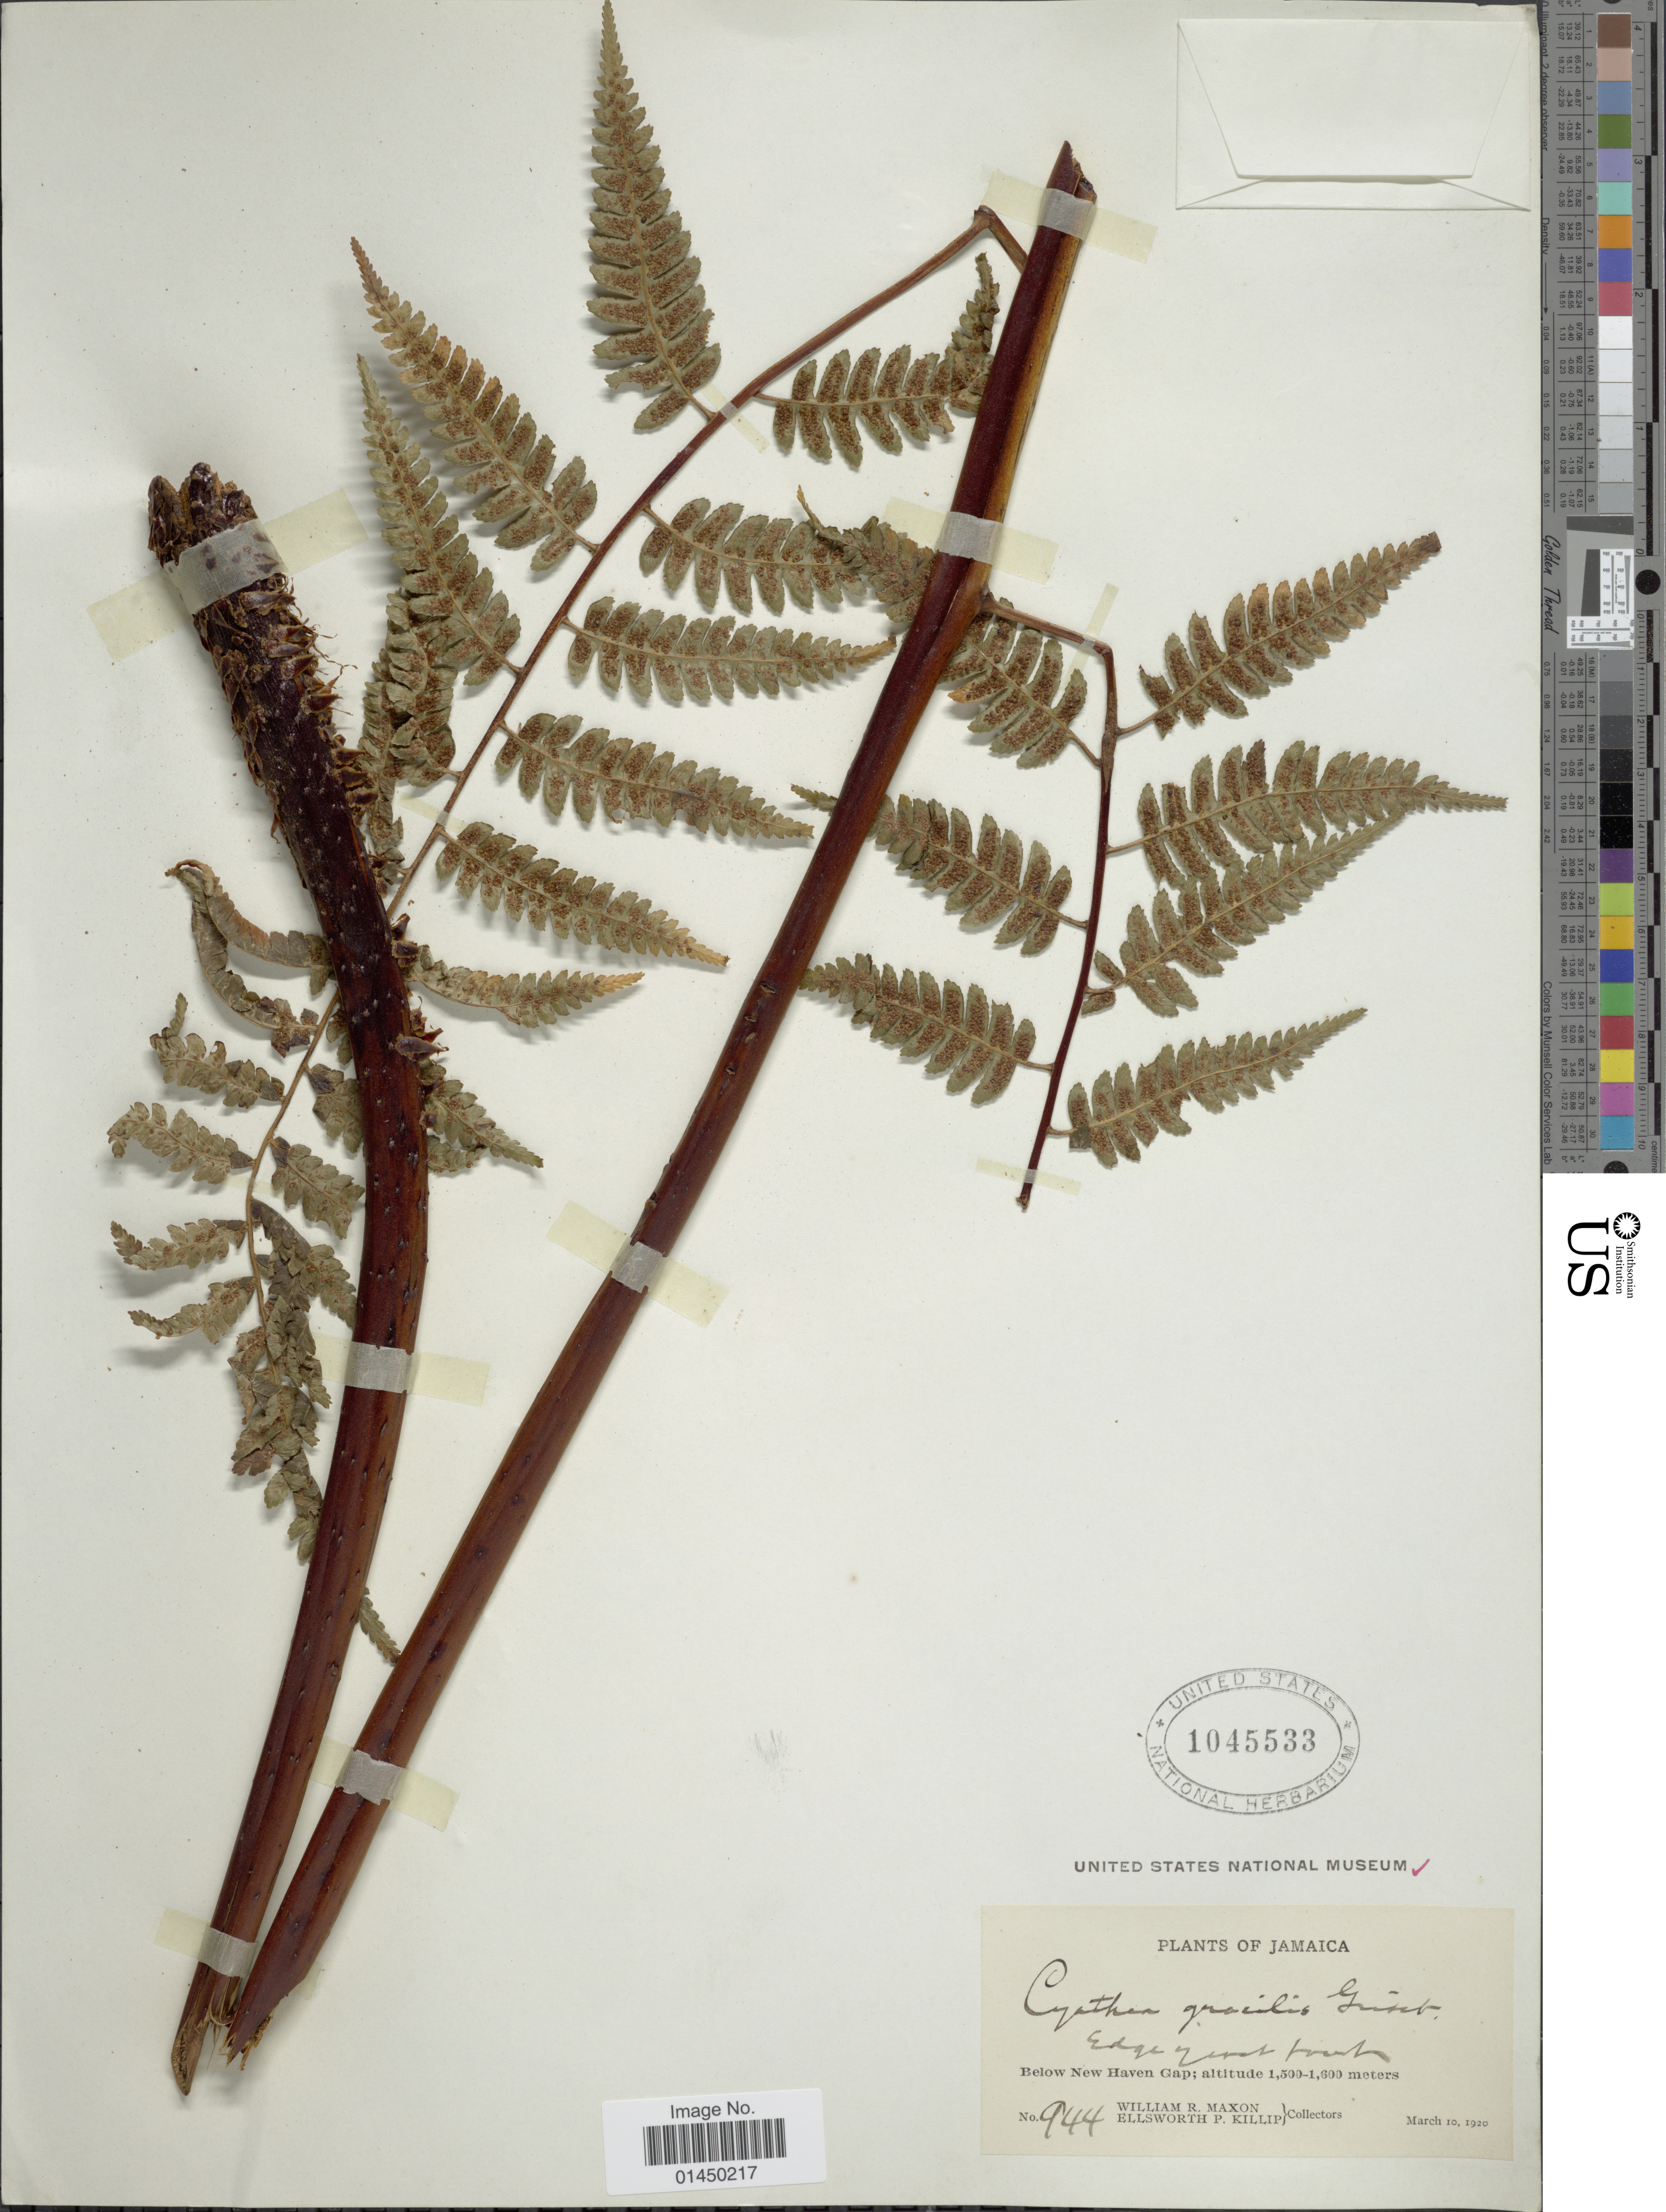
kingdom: Plantae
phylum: Tracheophyta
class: Polypodiopsida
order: Cyatheales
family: Cyatheaceae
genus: Cyathea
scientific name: Cyathea gracilis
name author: Gris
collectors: W. R. Maxon & E. P. Killip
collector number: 944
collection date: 1920-03-10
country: Jamaica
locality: Below New Haven Gap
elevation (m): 1500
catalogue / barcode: US 1045533